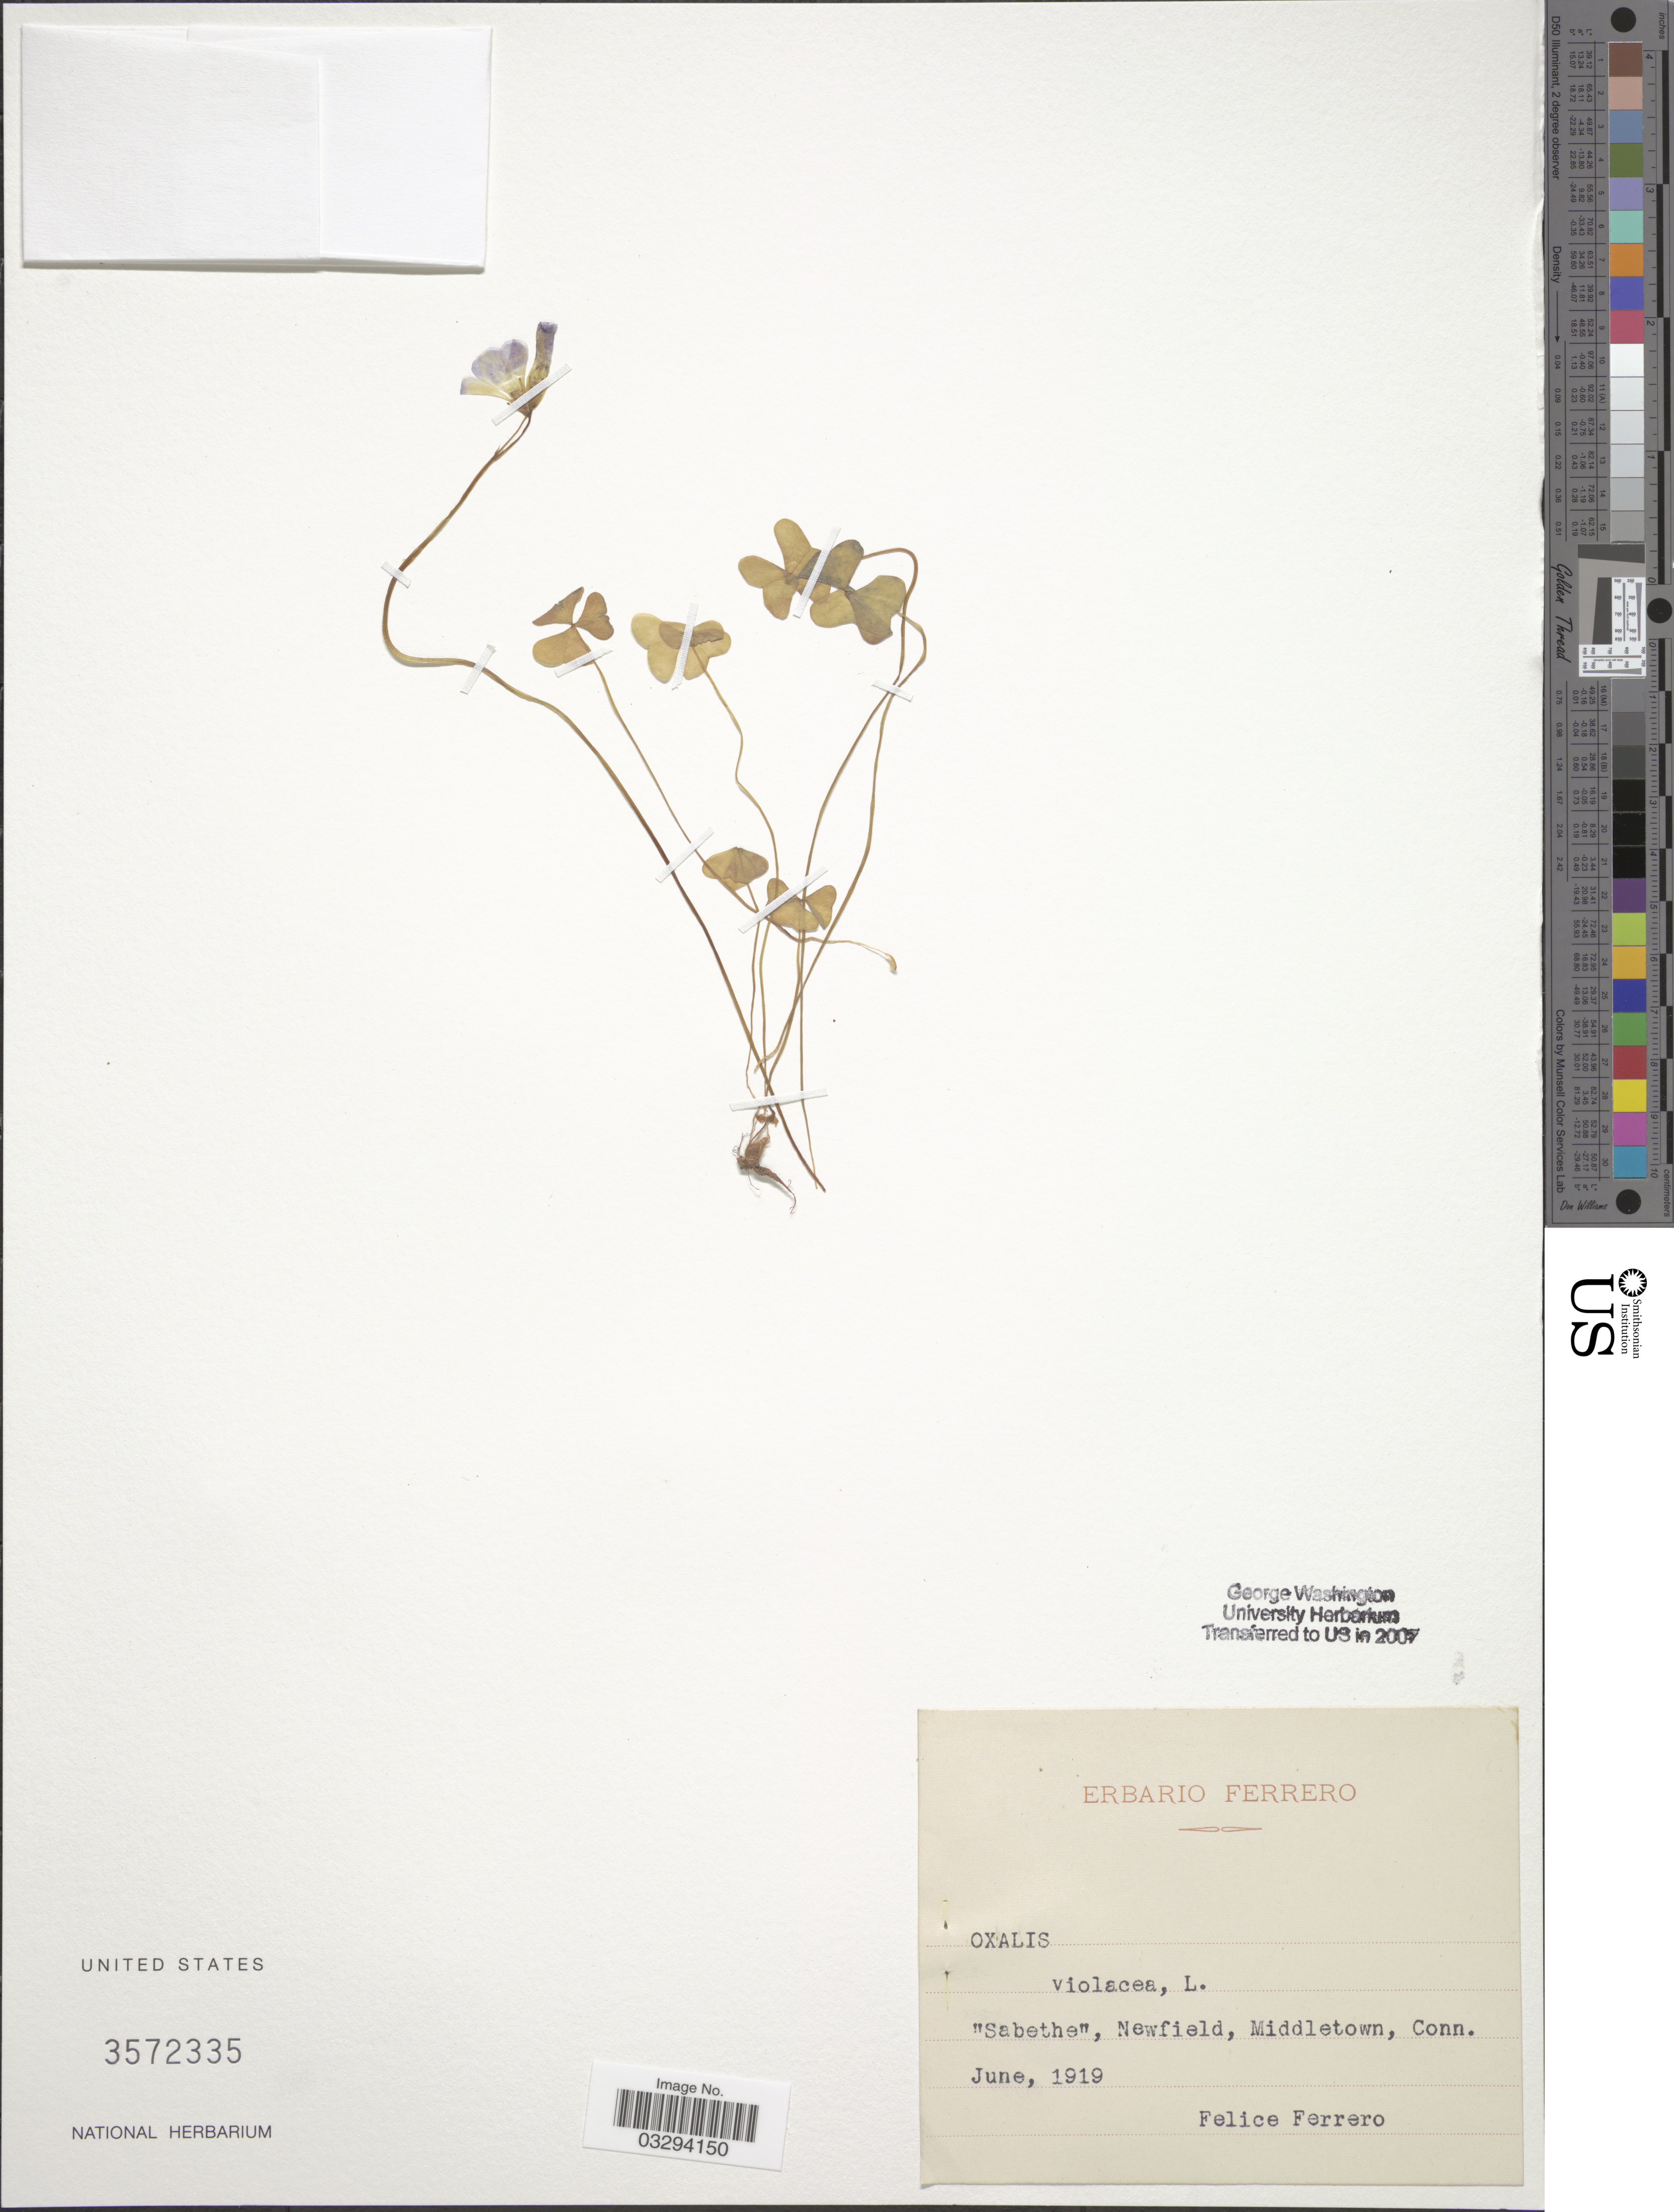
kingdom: Plantae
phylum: Tracheophyta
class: Magnoliopsida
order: Oxalidales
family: Oxalidaceae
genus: Oxalis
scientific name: Oxalis violacea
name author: L.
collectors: F. Ferrero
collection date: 1919-06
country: United States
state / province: Connecticut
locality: Sabethe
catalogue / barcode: US 3572335